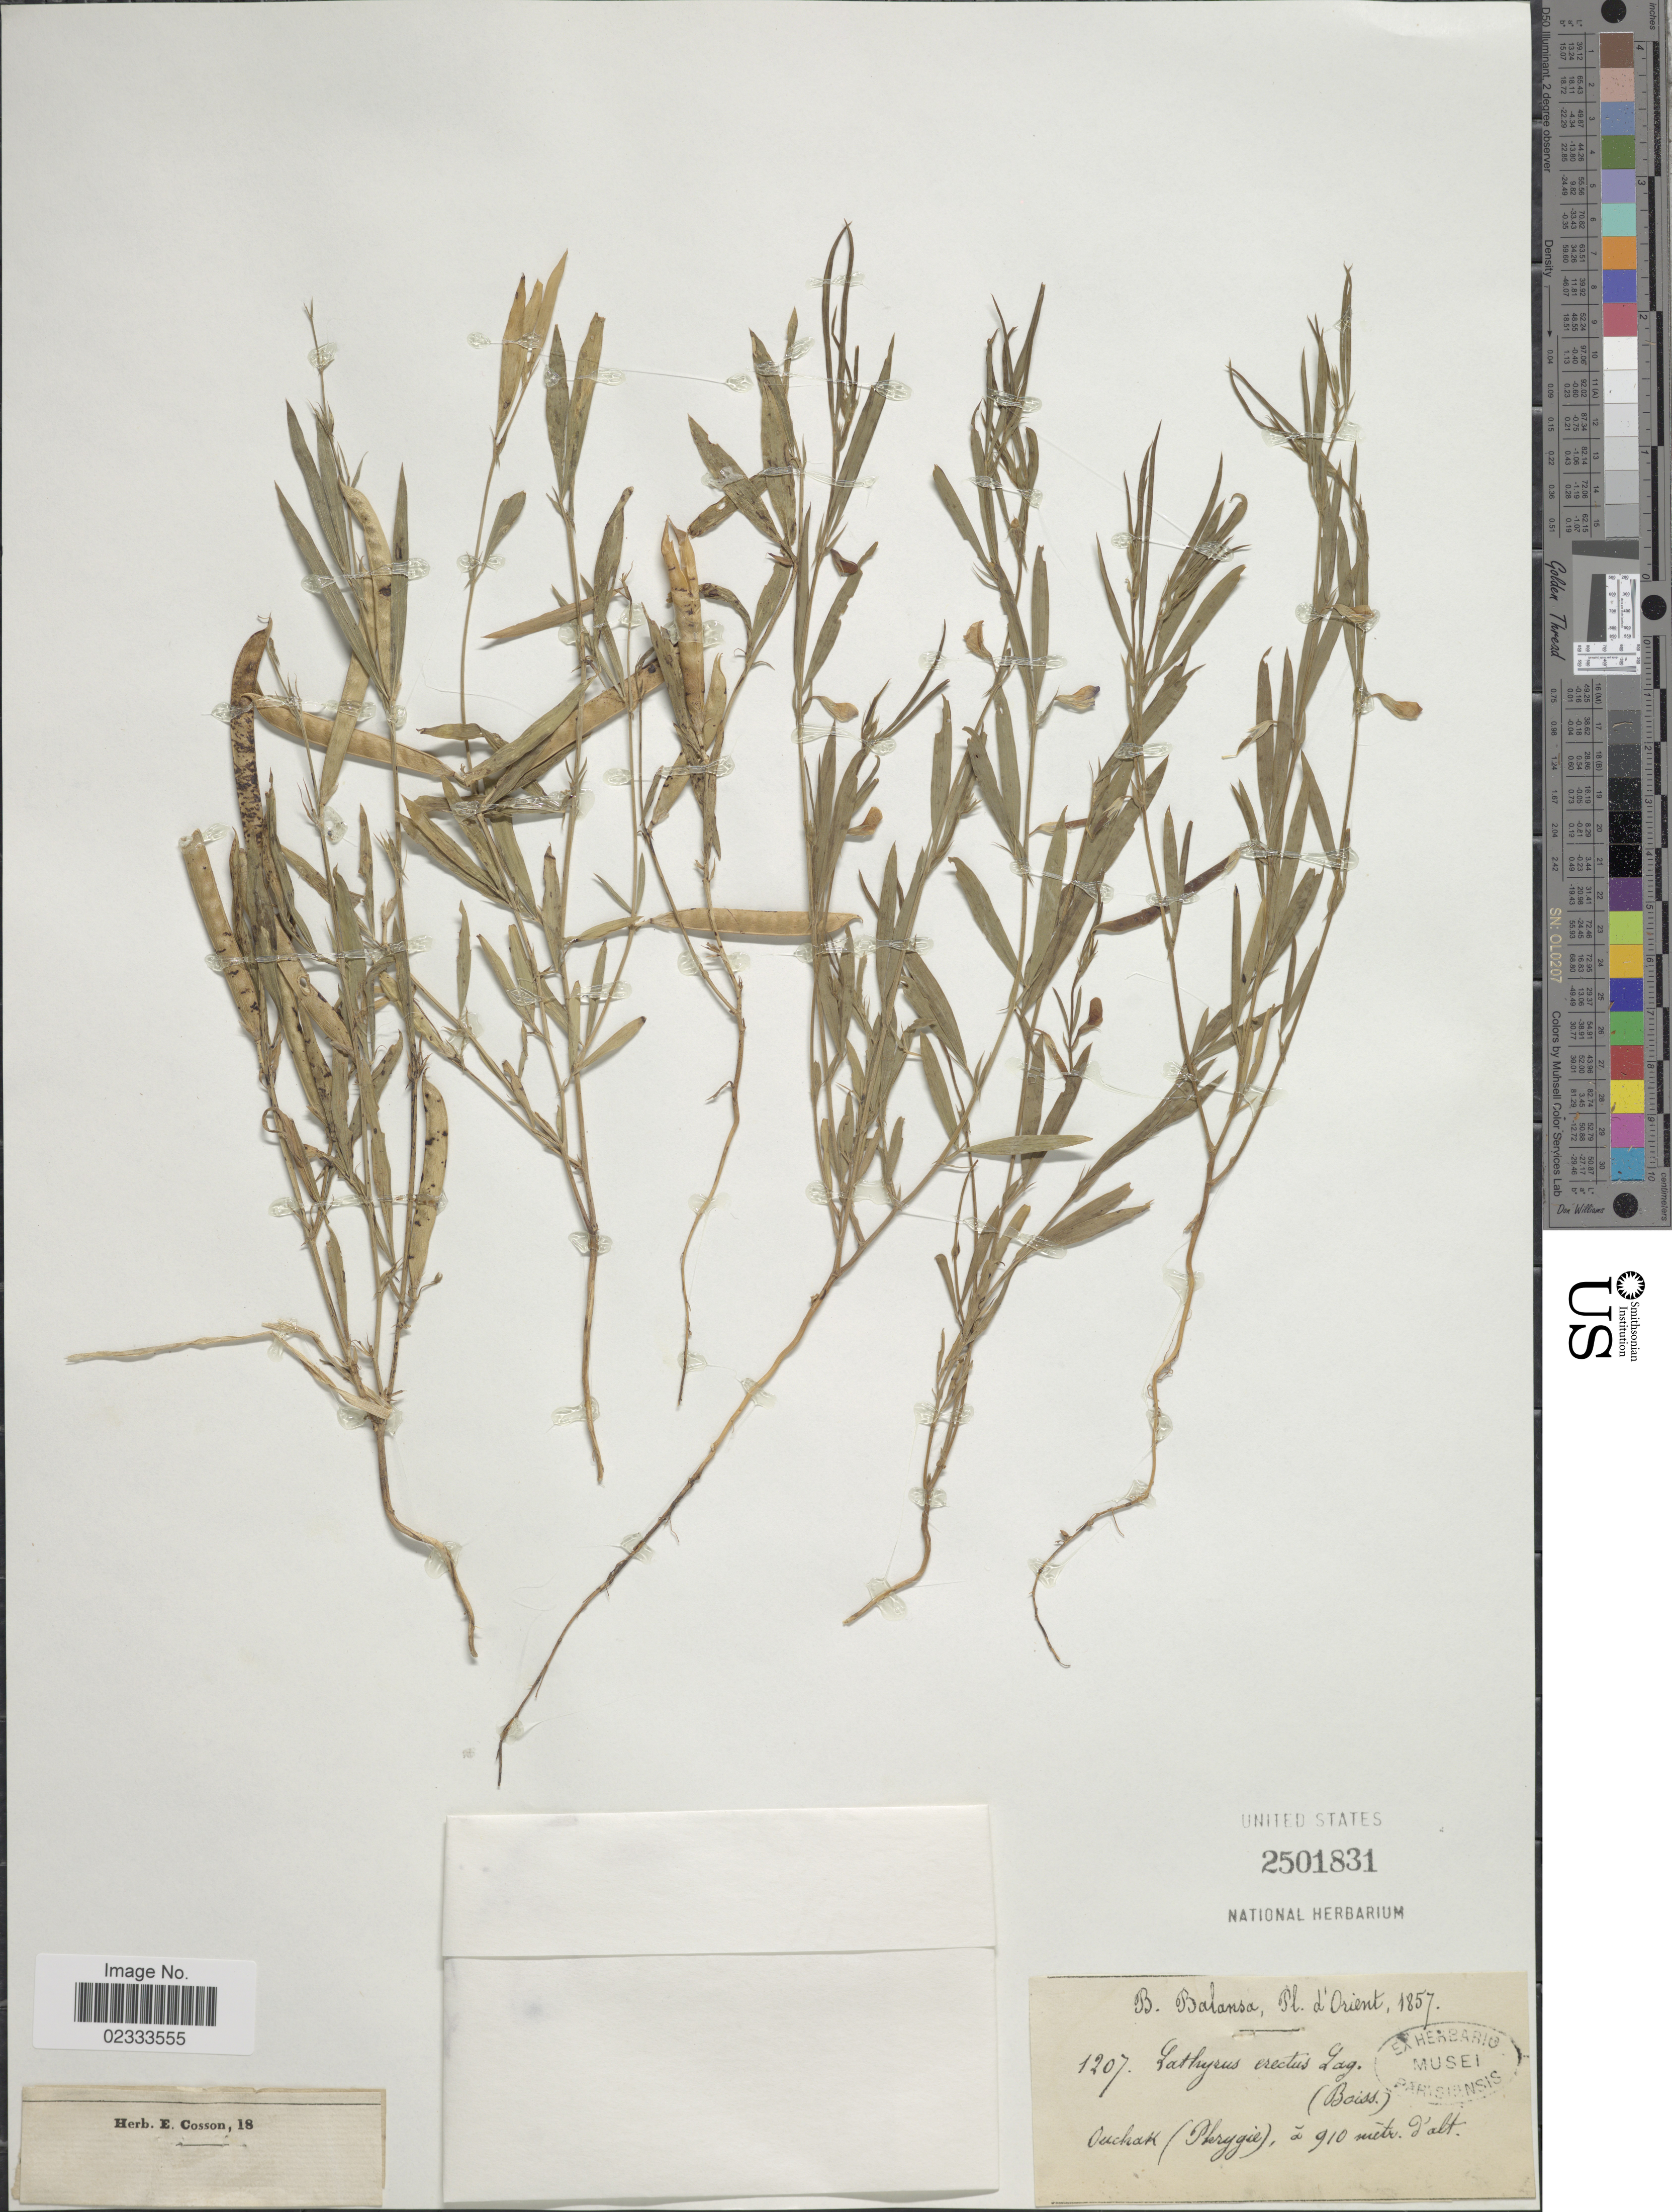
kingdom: Plantae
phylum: Tracheophyta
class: Magnoliopsida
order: Fabales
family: Fabaceae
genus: Lathyrus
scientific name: Lathyrus erectus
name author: Lag.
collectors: B. Balansa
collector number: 1207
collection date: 1857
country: Turkey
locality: D'Orient, Ouchak (Phrygie)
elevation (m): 910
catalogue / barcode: US 2501831